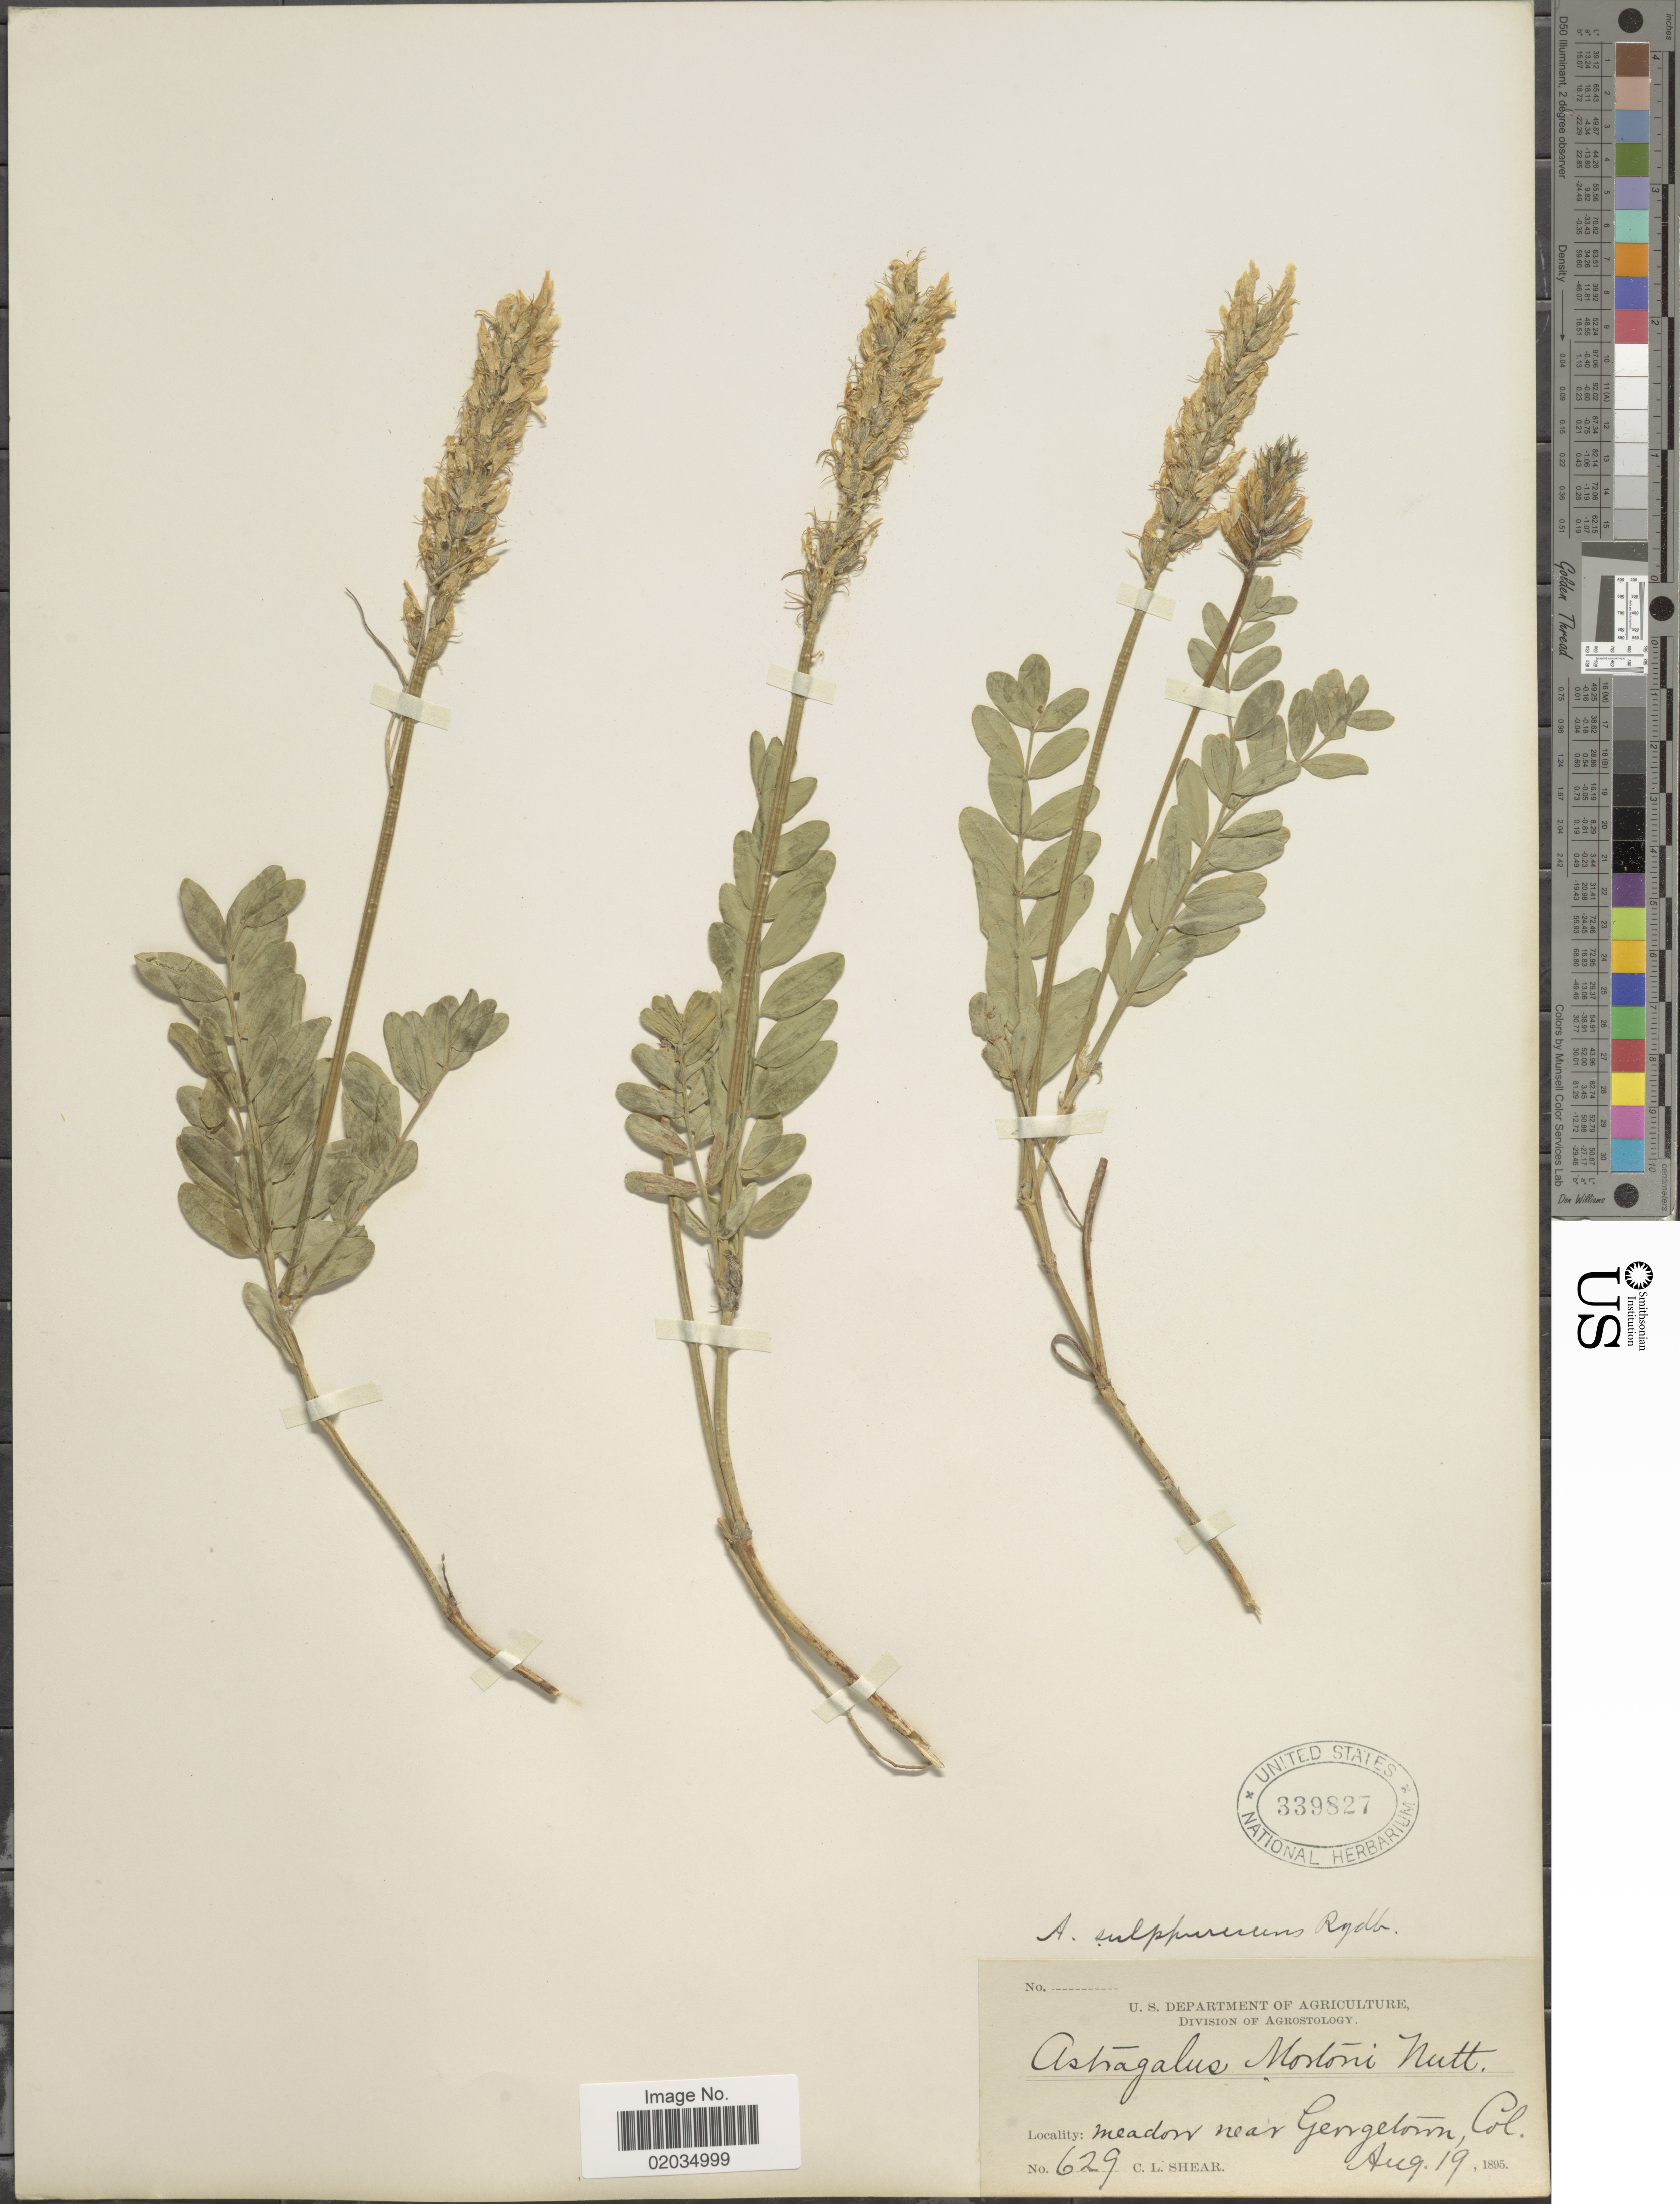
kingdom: Plantae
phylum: Tracheophyta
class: Magnoliopsida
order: Fabales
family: Fabaceae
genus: Astragalus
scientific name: Astragalus sulphurescens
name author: Rydb.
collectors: C. L. Shear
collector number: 629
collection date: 1895-08-19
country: United States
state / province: Colorado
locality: Meadow near Georgetown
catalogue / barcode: US 339827